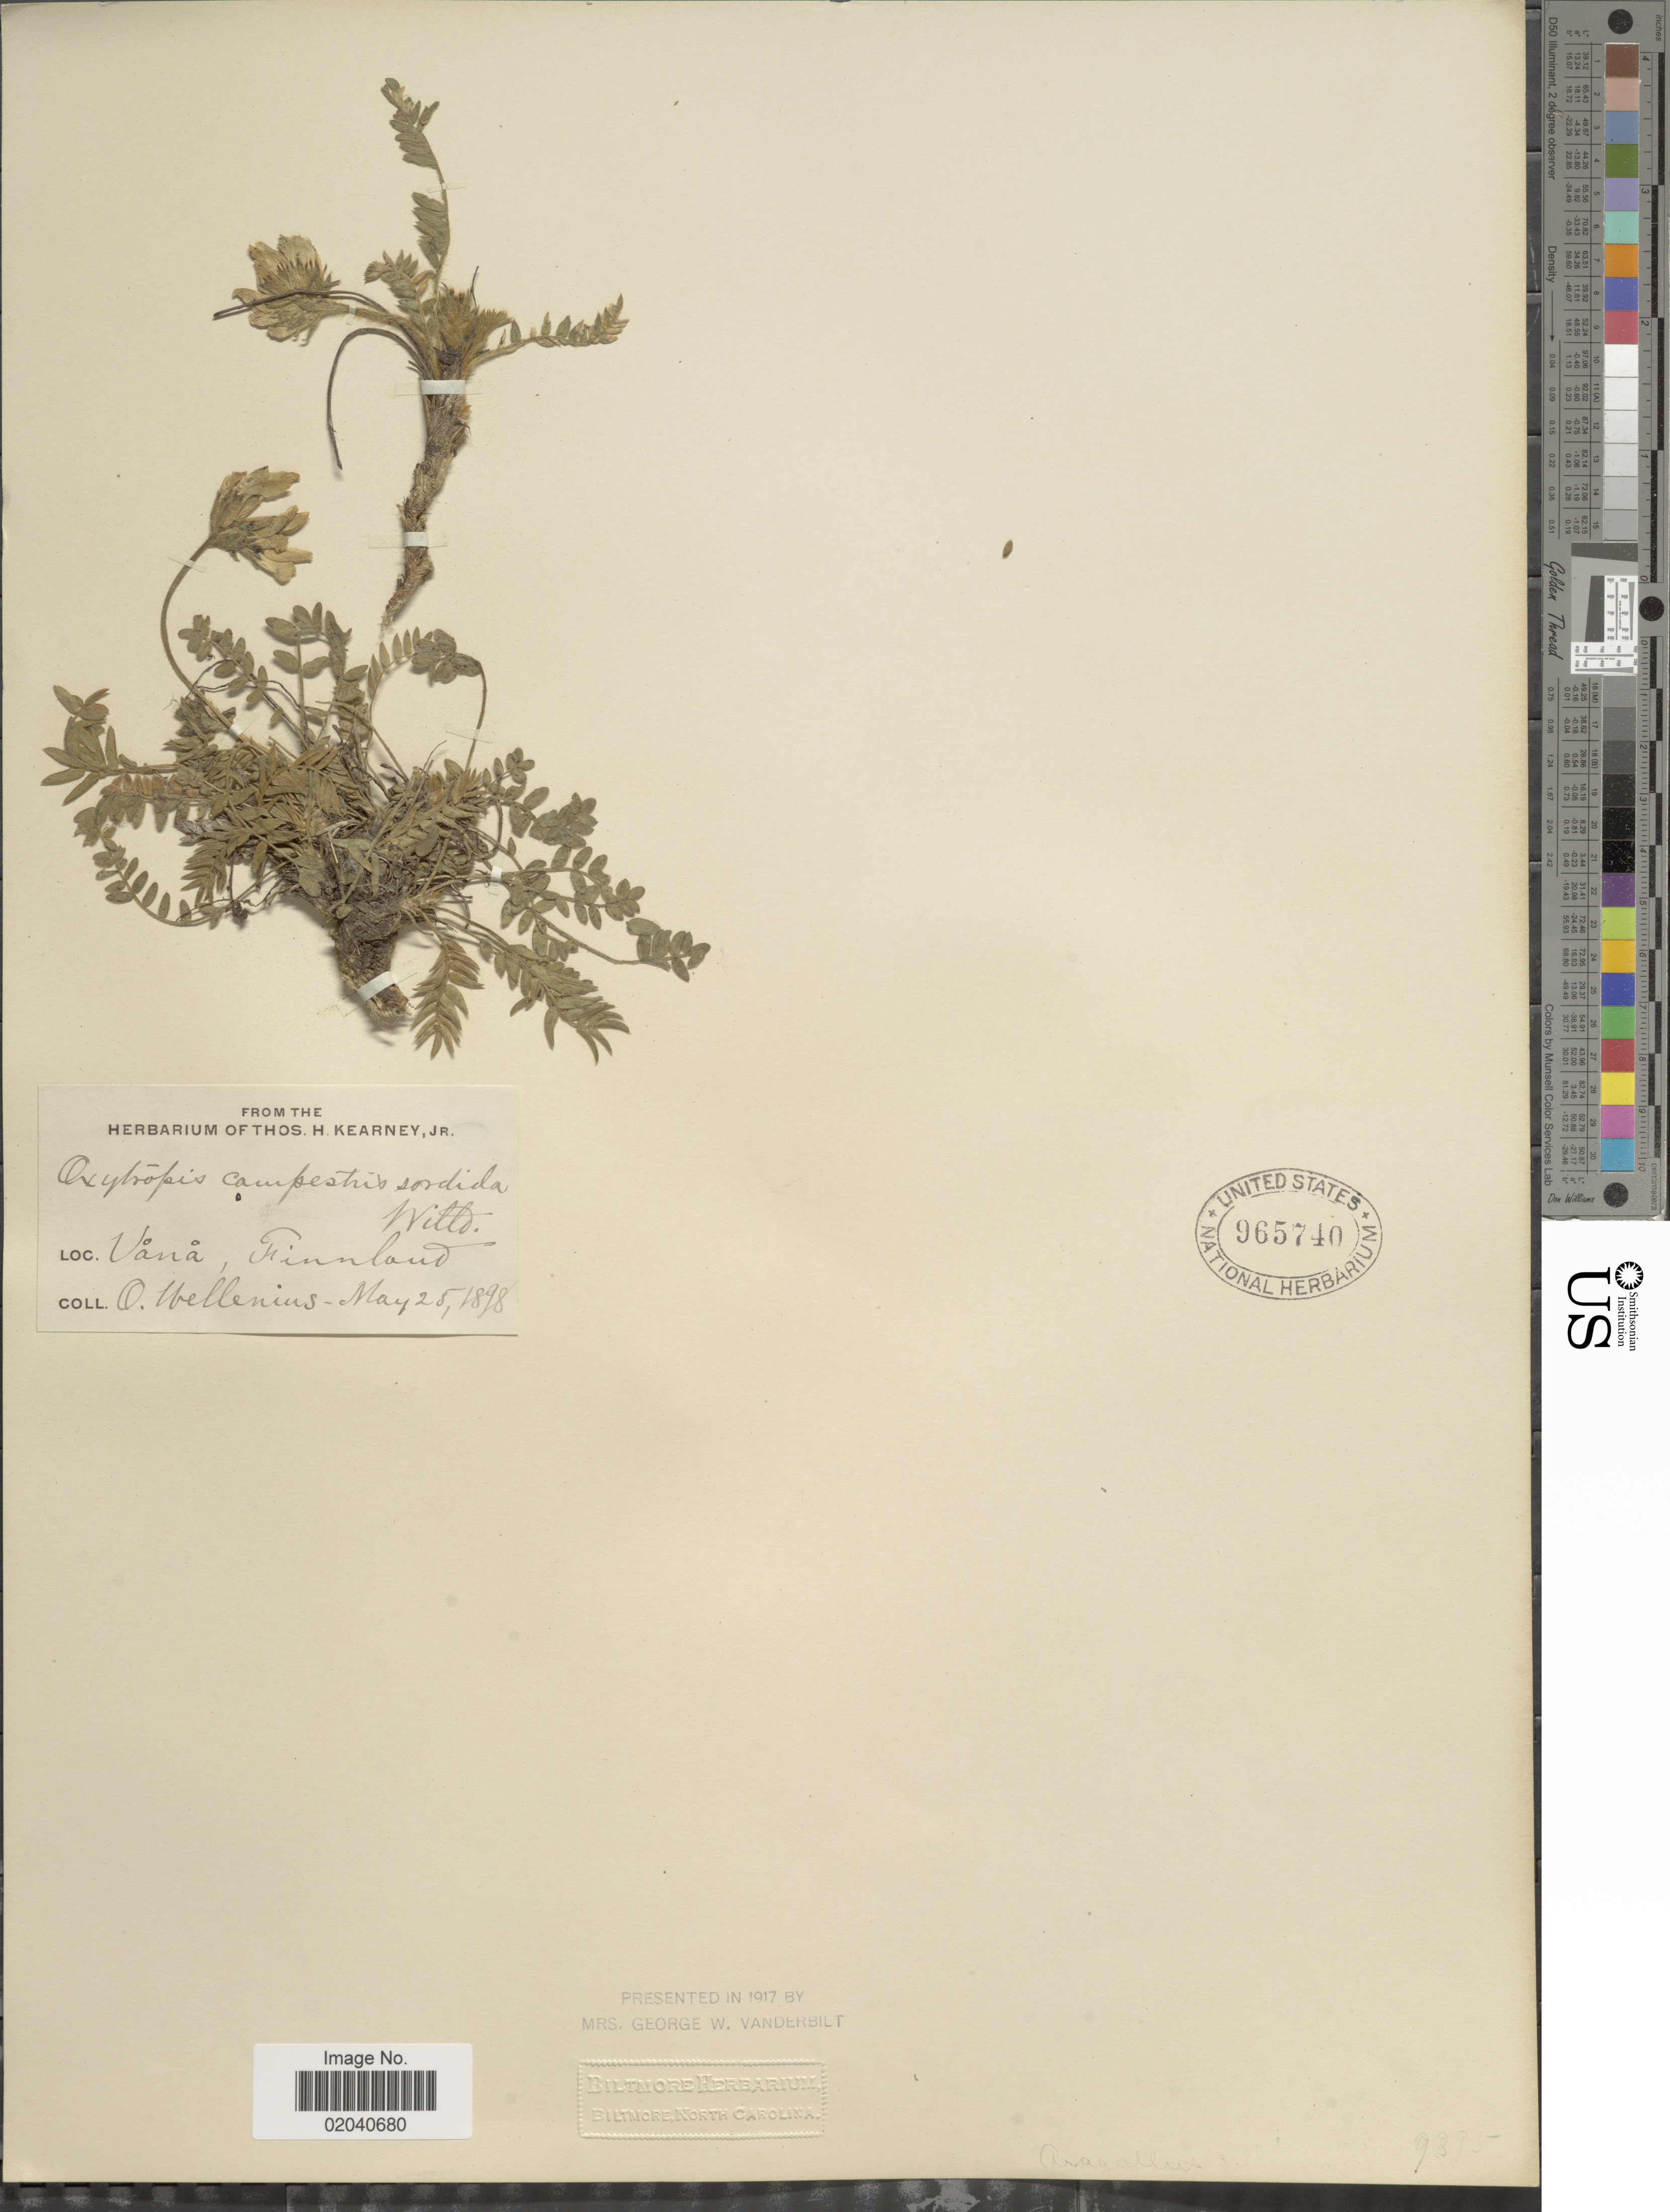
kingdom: Plantae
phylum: Tracheophyta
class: Magnoliopsida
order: Fabales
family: Fabaceae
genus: Oxytropis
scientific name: Oxytropis campestris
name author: (L.) DC.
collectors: O. Wellenius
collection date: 1898-05-25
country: Finland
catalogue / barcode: US 965740